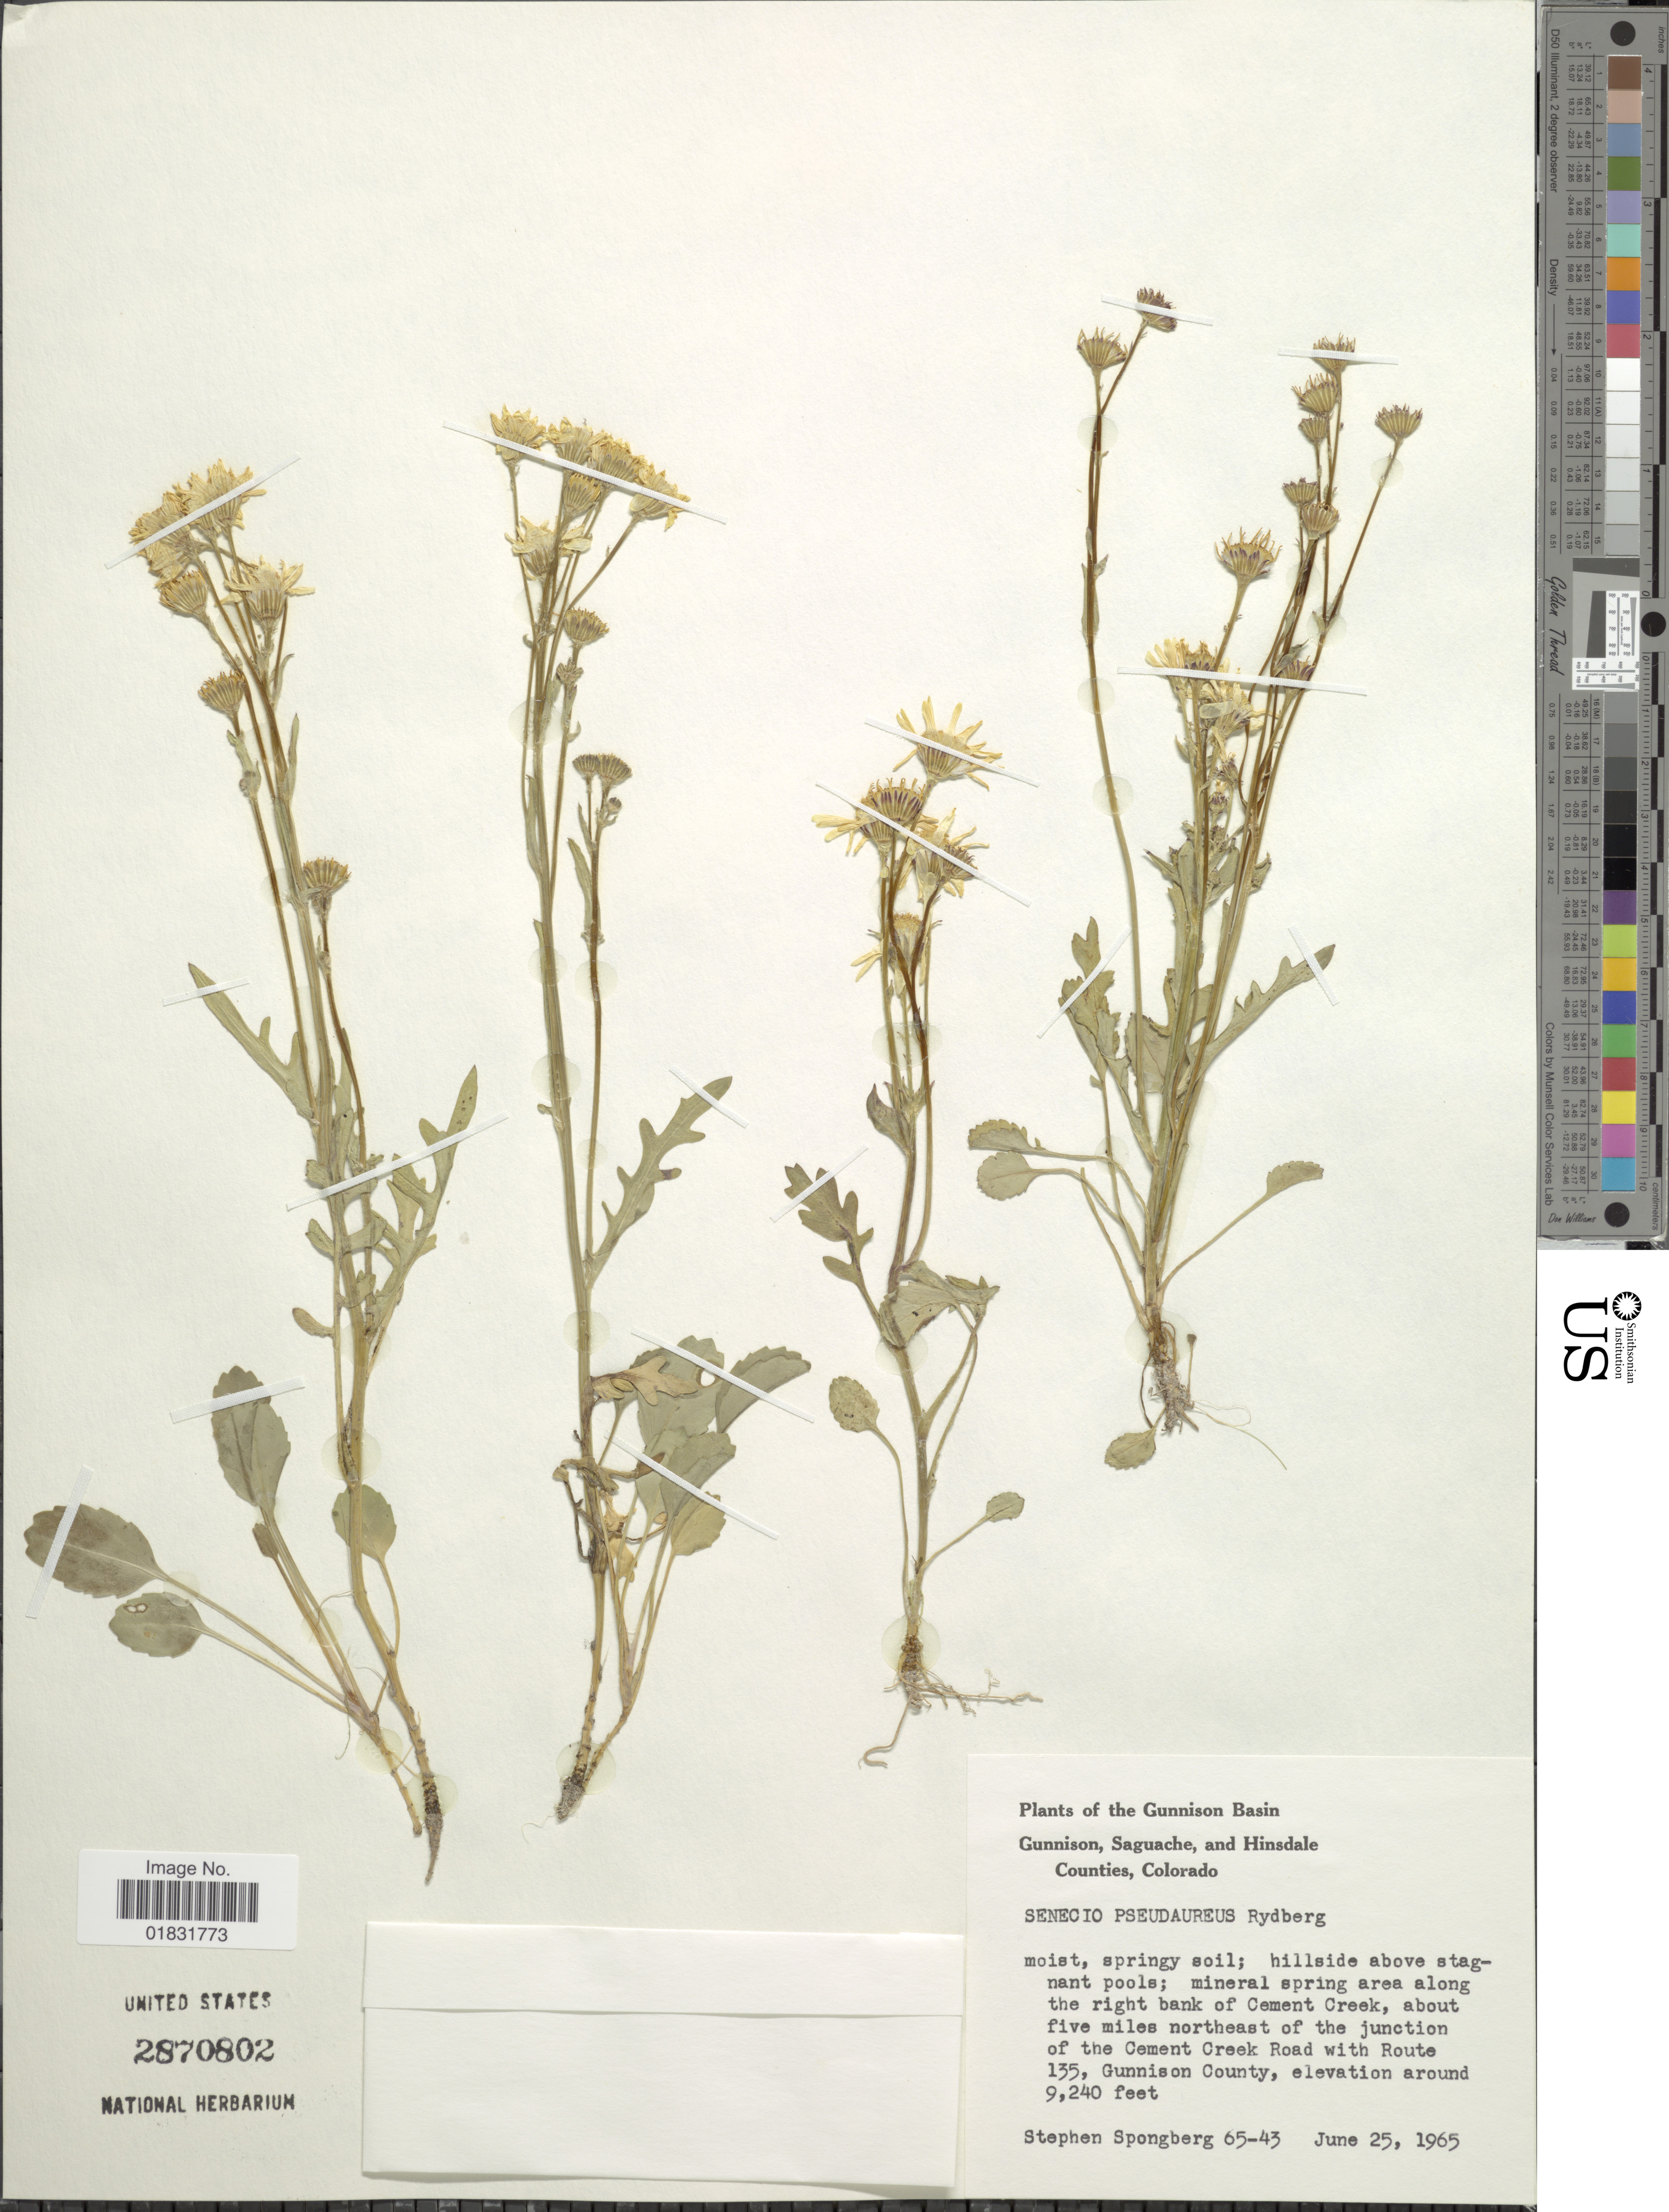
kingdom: Plantae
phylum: Tracheophyta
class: Magnoliopsida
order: Asterales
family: Asteraceae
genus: Packera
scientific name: Packera pseudaurea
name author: (Rydb.) W.A. Weber & Á. Löve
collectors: S. A.Spongberg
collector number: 65-43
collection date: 1965-06-25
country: United States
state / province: Colorado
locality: The Gunnison Basin Gunnison, Saguache, and Hinsdale Counties, mineral springs area along the right bank of Cement Creek, about five miles northeast of the junction of the Cement Creek Road with Route 135, Gunnison County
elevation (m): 2816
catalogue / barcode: US 2870802